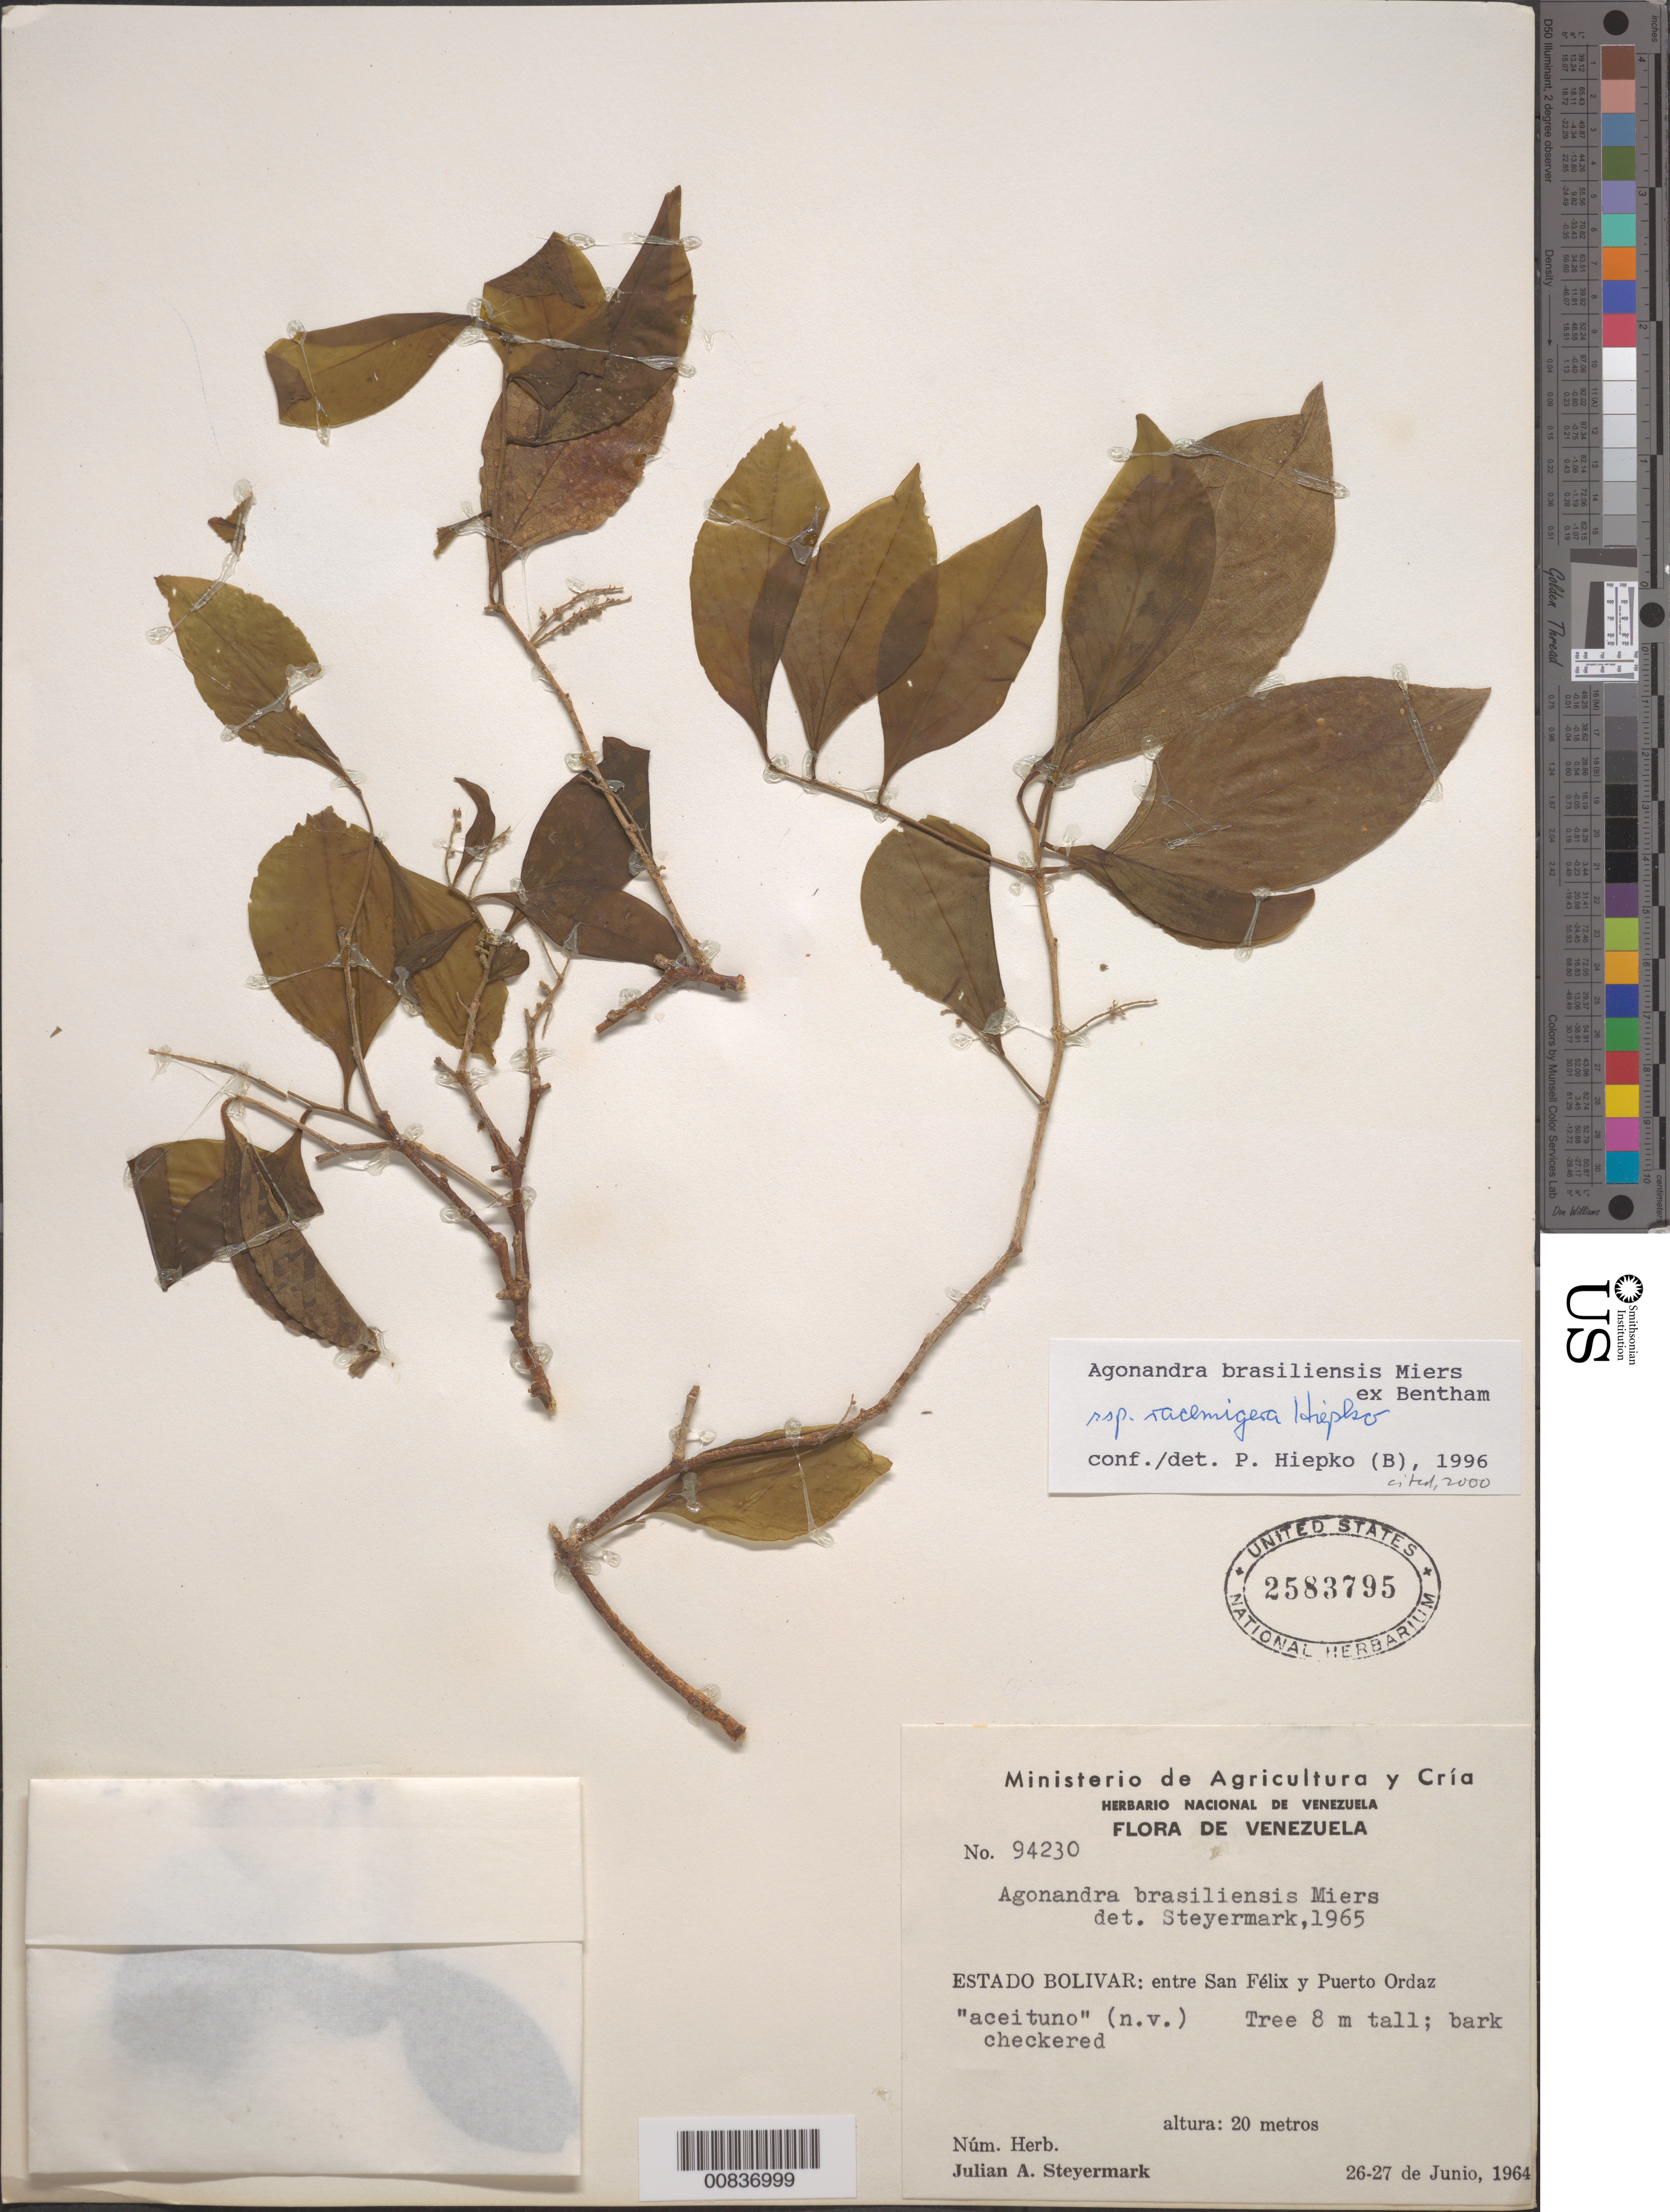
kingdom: Plantae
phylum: Tracheophyta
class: Magnoliopsida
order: Santalales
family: Opiliaceae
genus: Agonandra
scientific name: Agonandra brasiliensis subsp. racemigera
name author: Hiepko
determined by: Hiepko, P. H.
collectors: J. Steyermark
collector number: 94230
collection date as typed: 26-Jun-64 to 27-Jun-64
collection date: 1964-06-26/1964-06-27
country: Venezuela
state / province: Bolívar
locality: San Félix to Puerto Ordaz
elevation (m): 20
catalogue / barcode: US 2583795